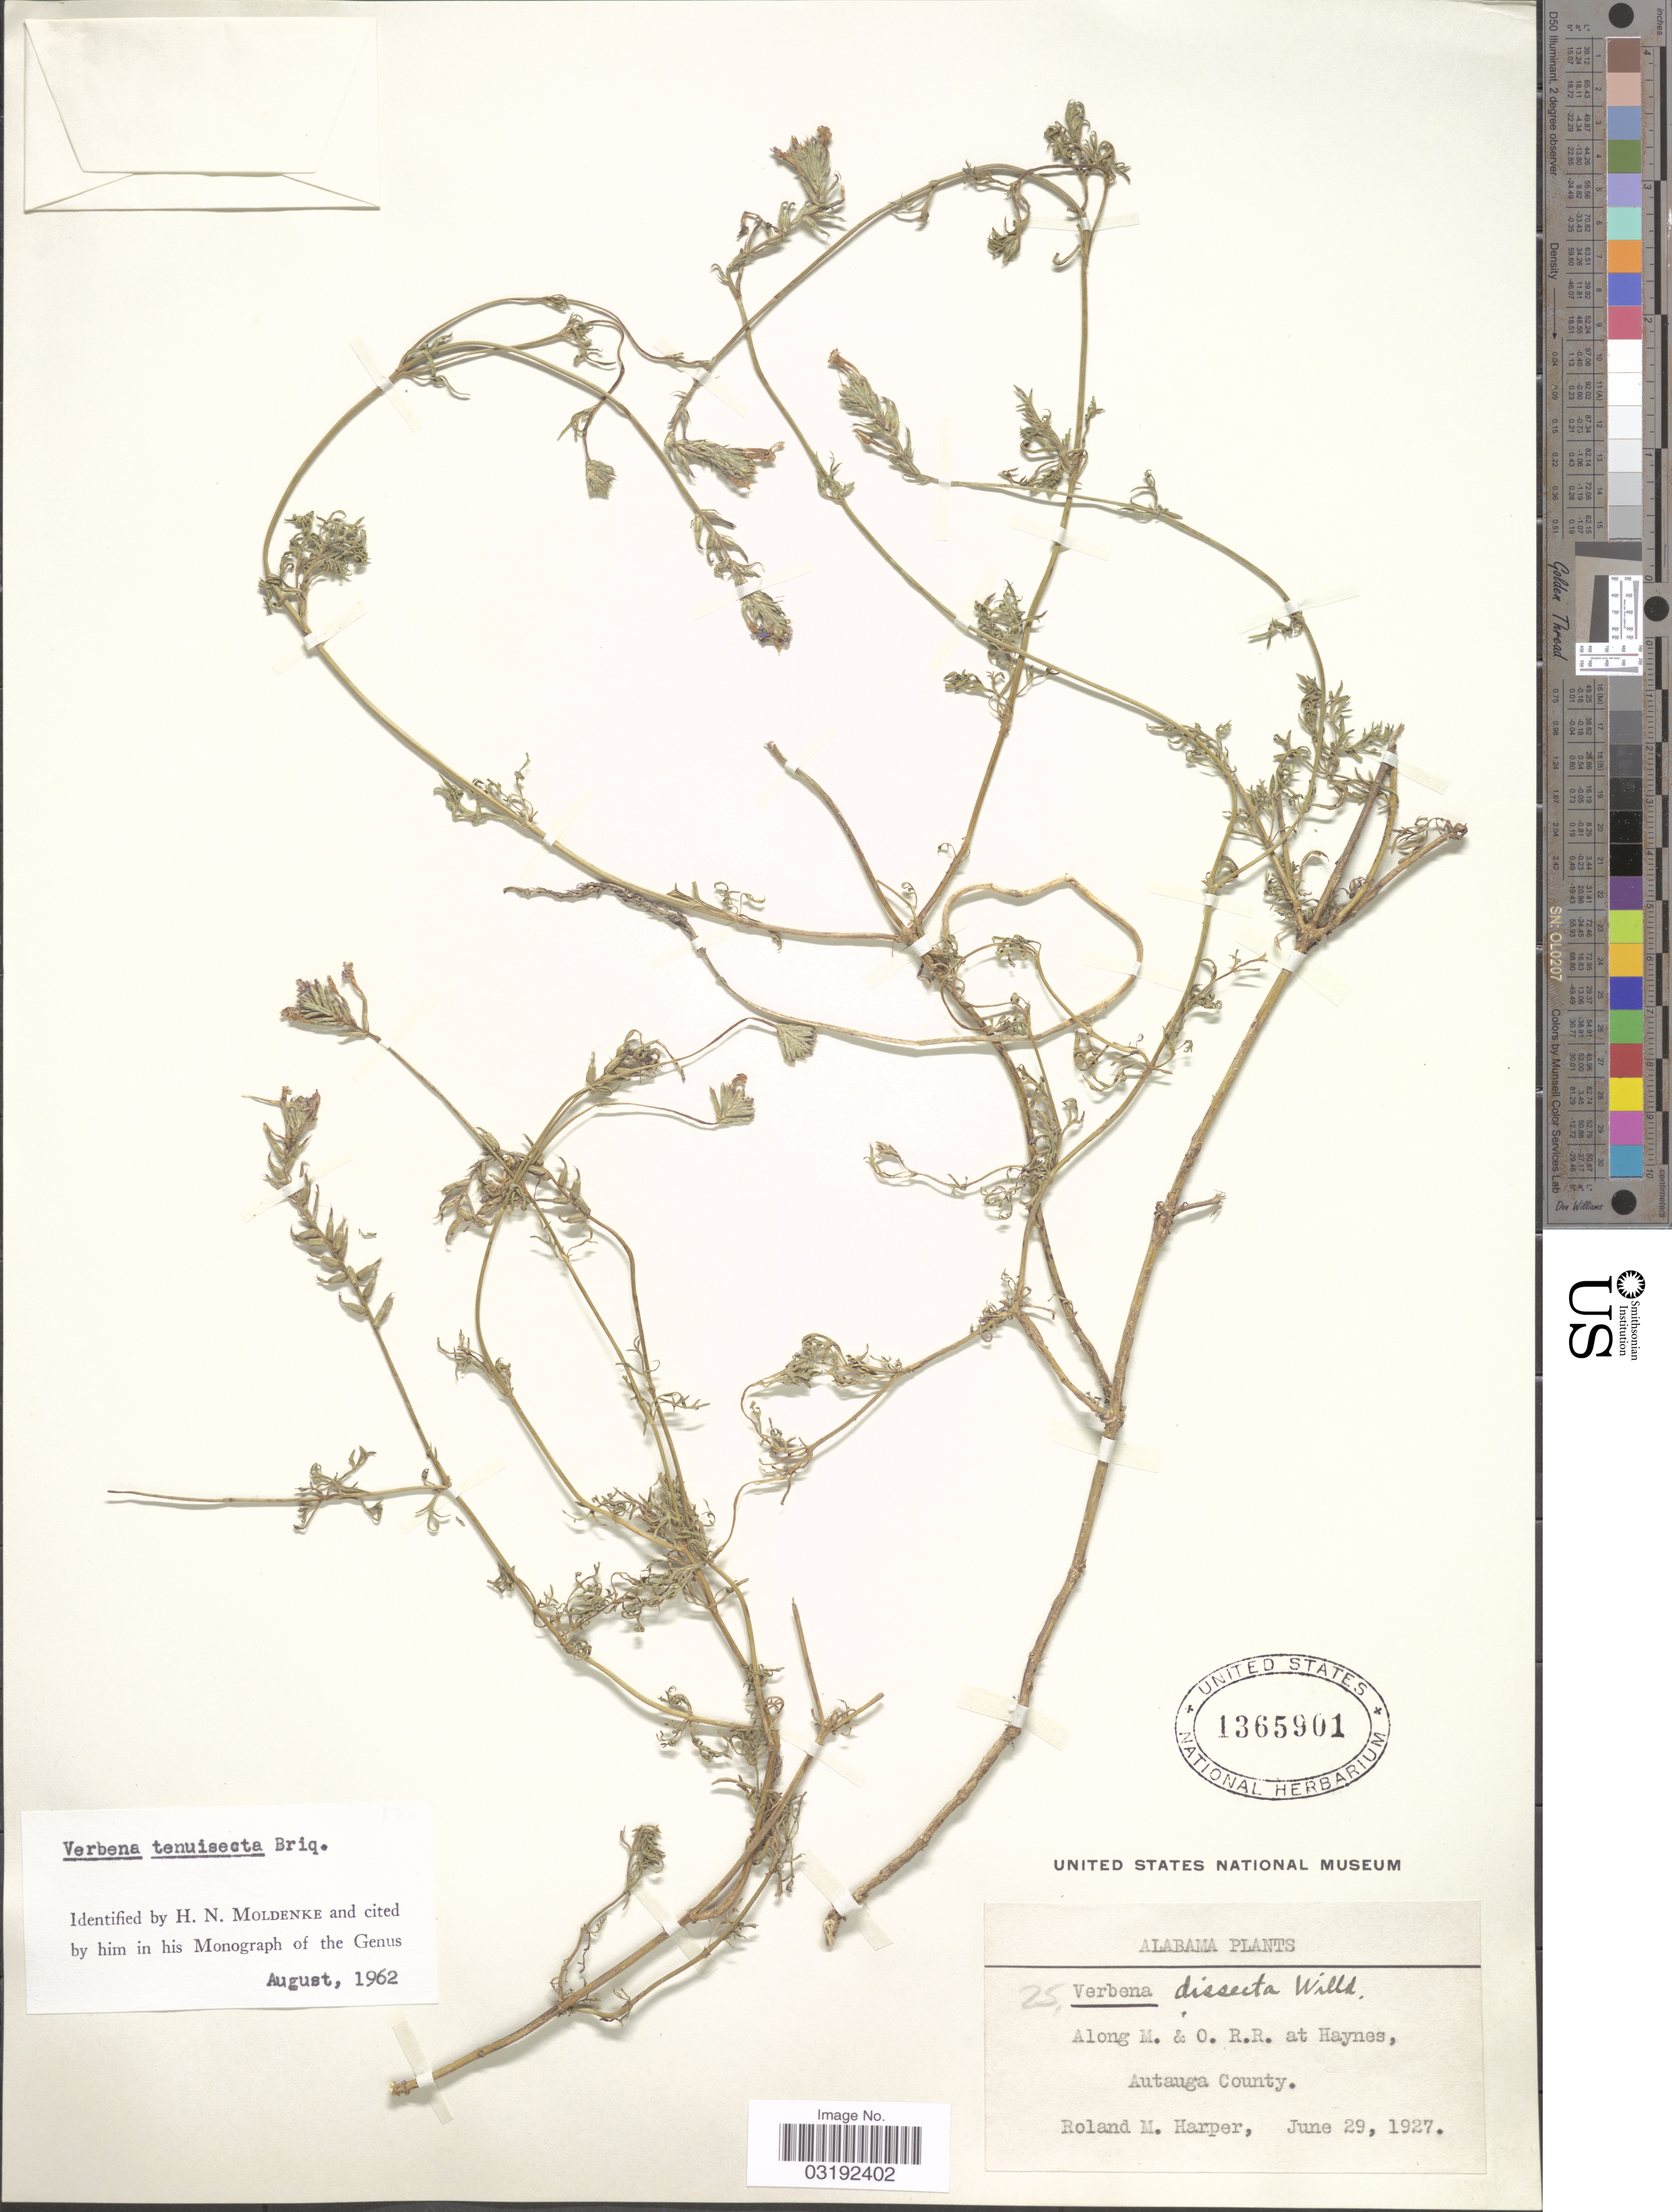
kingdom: Plantae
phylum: Tracheophyta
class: Magnoliopsida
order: Lamiales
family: Verbenaceae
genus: Verbena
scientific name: Verbena tenuisecta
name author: Briq.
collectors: R. M. Harper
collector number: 25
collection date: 1927-06-29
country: United States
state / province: Alabama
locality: Along M. & O. R.R. at Haynes, Autauga County.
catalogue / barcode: US 1365901